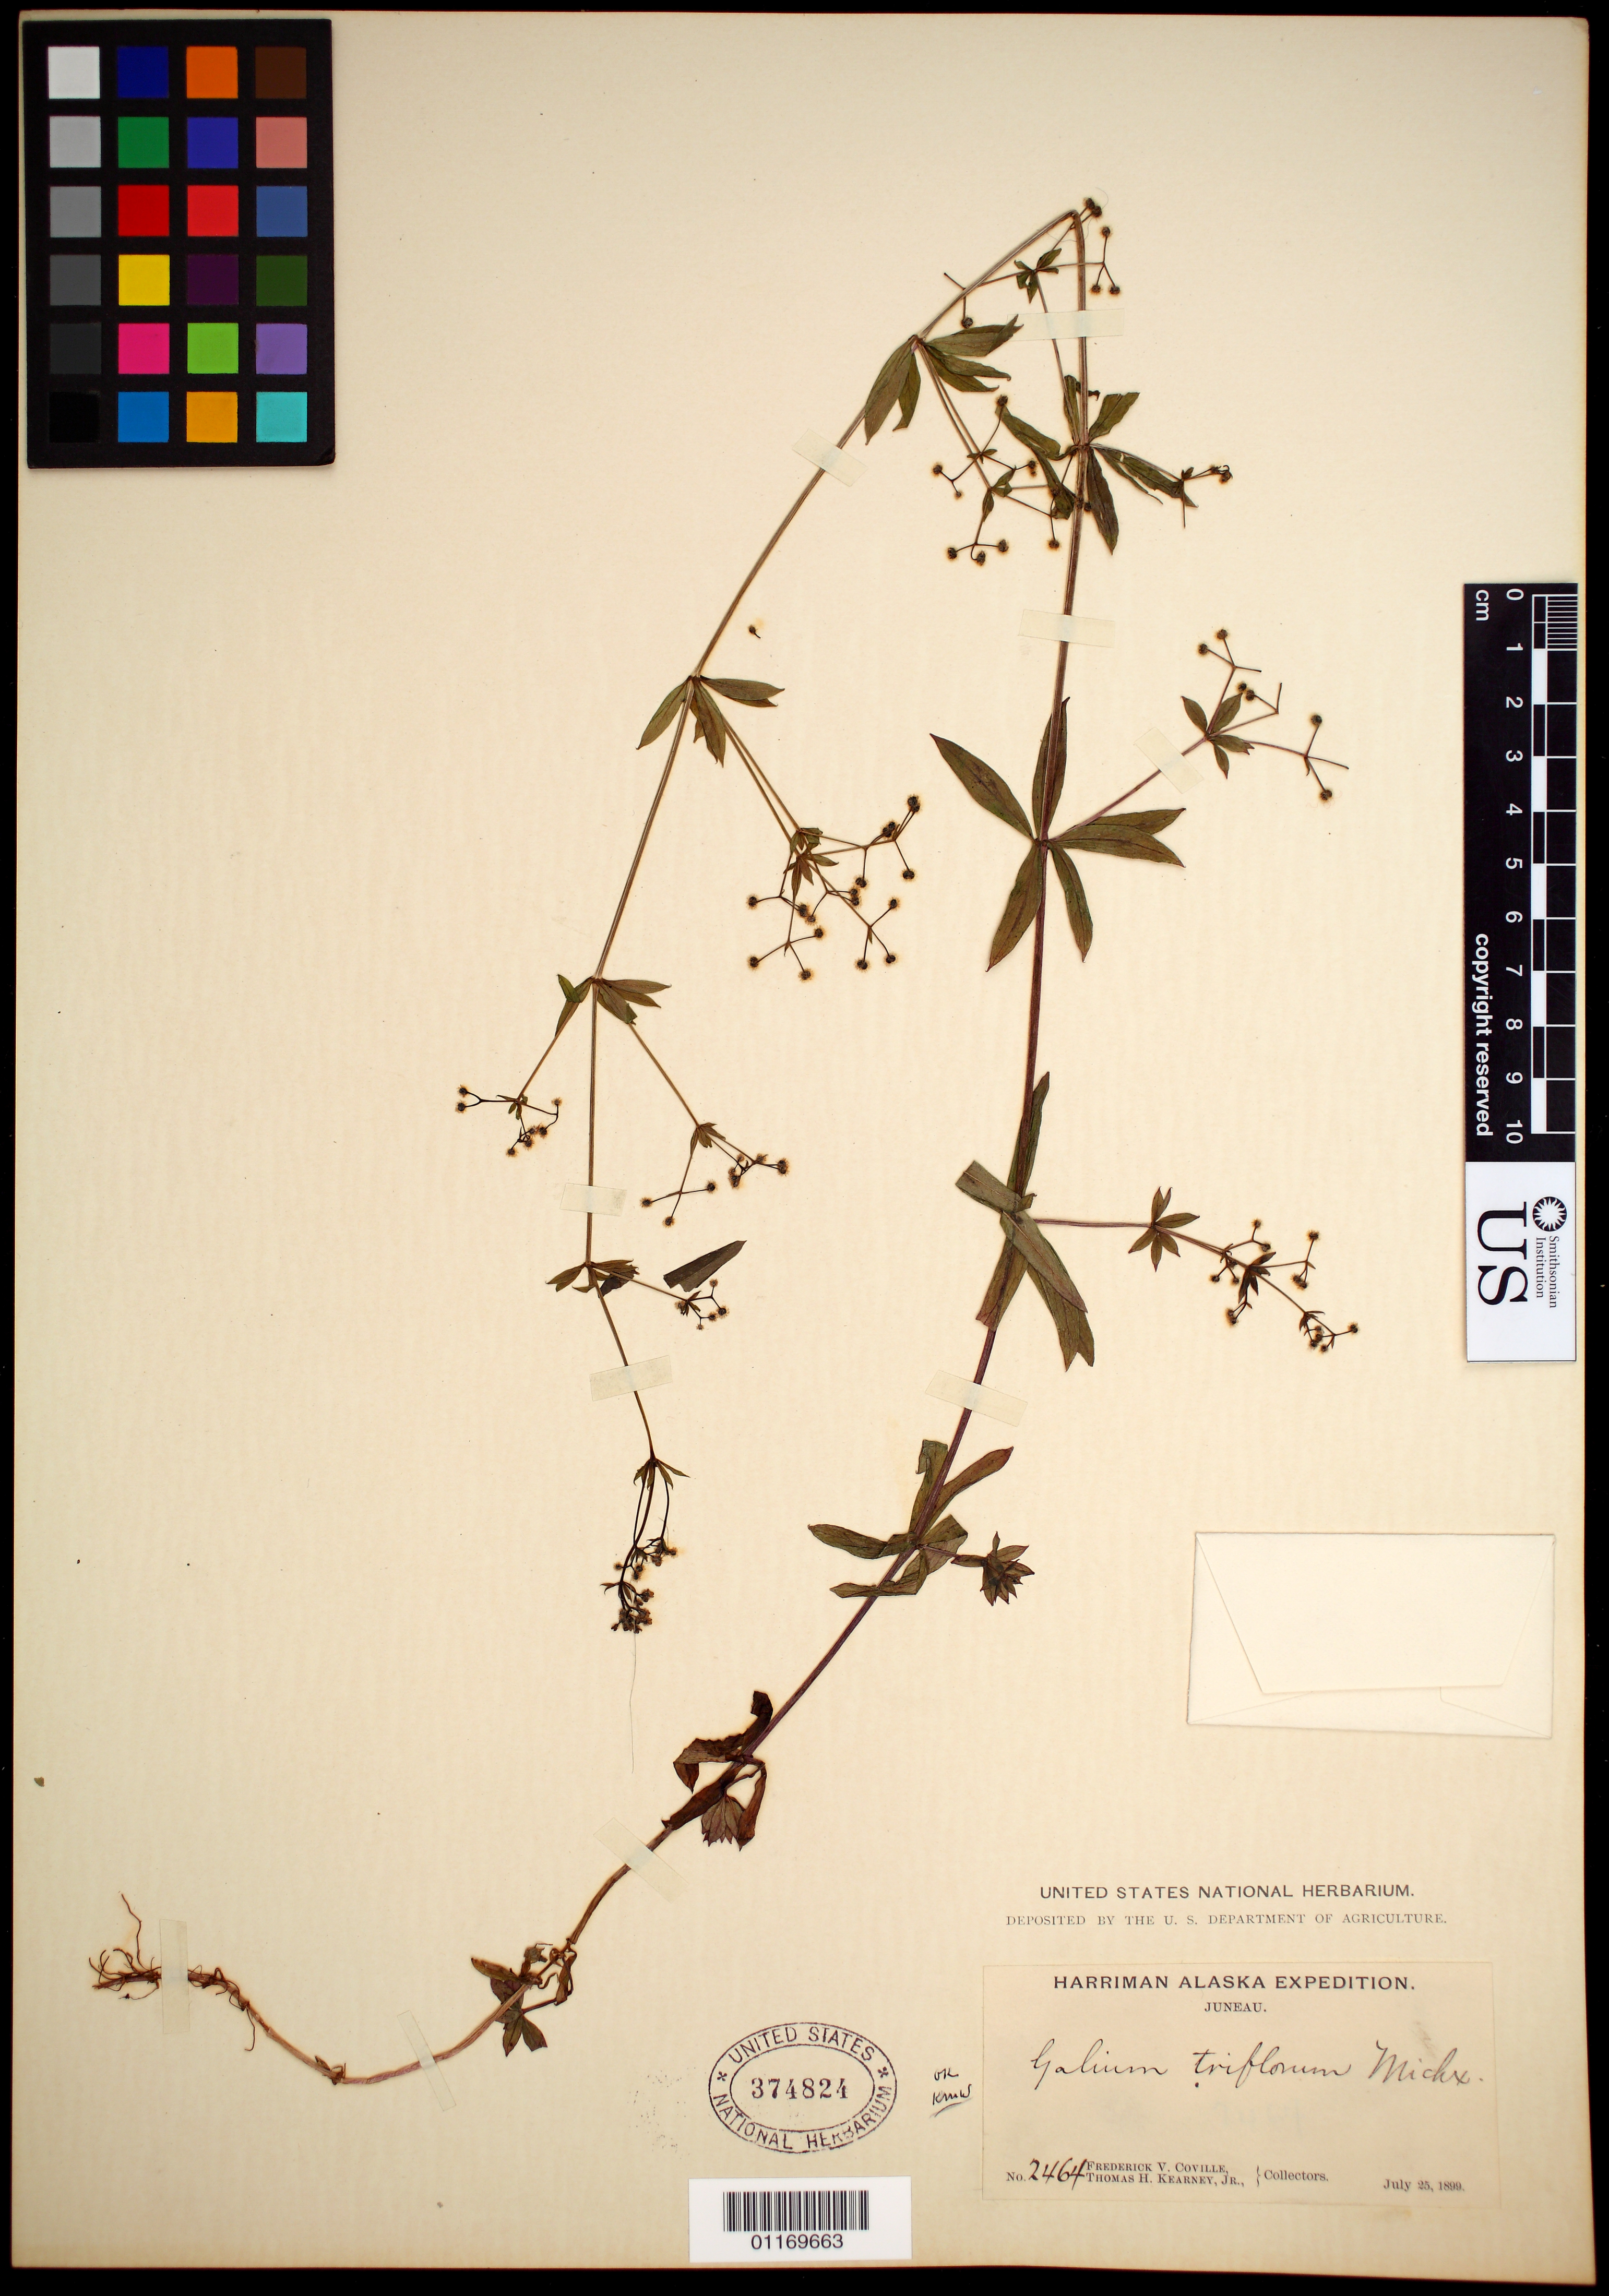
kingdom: Plantae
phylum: Tracheophyta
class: Magnoliopsida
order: Gentianales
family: Rubiaceae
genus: Galium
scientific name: Galium triflorum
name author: Michx.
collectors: F. V. Coville & T. H. Kearney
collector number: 2464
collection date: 1899-07-25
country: United States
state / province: Alaska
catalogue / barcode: US 374824